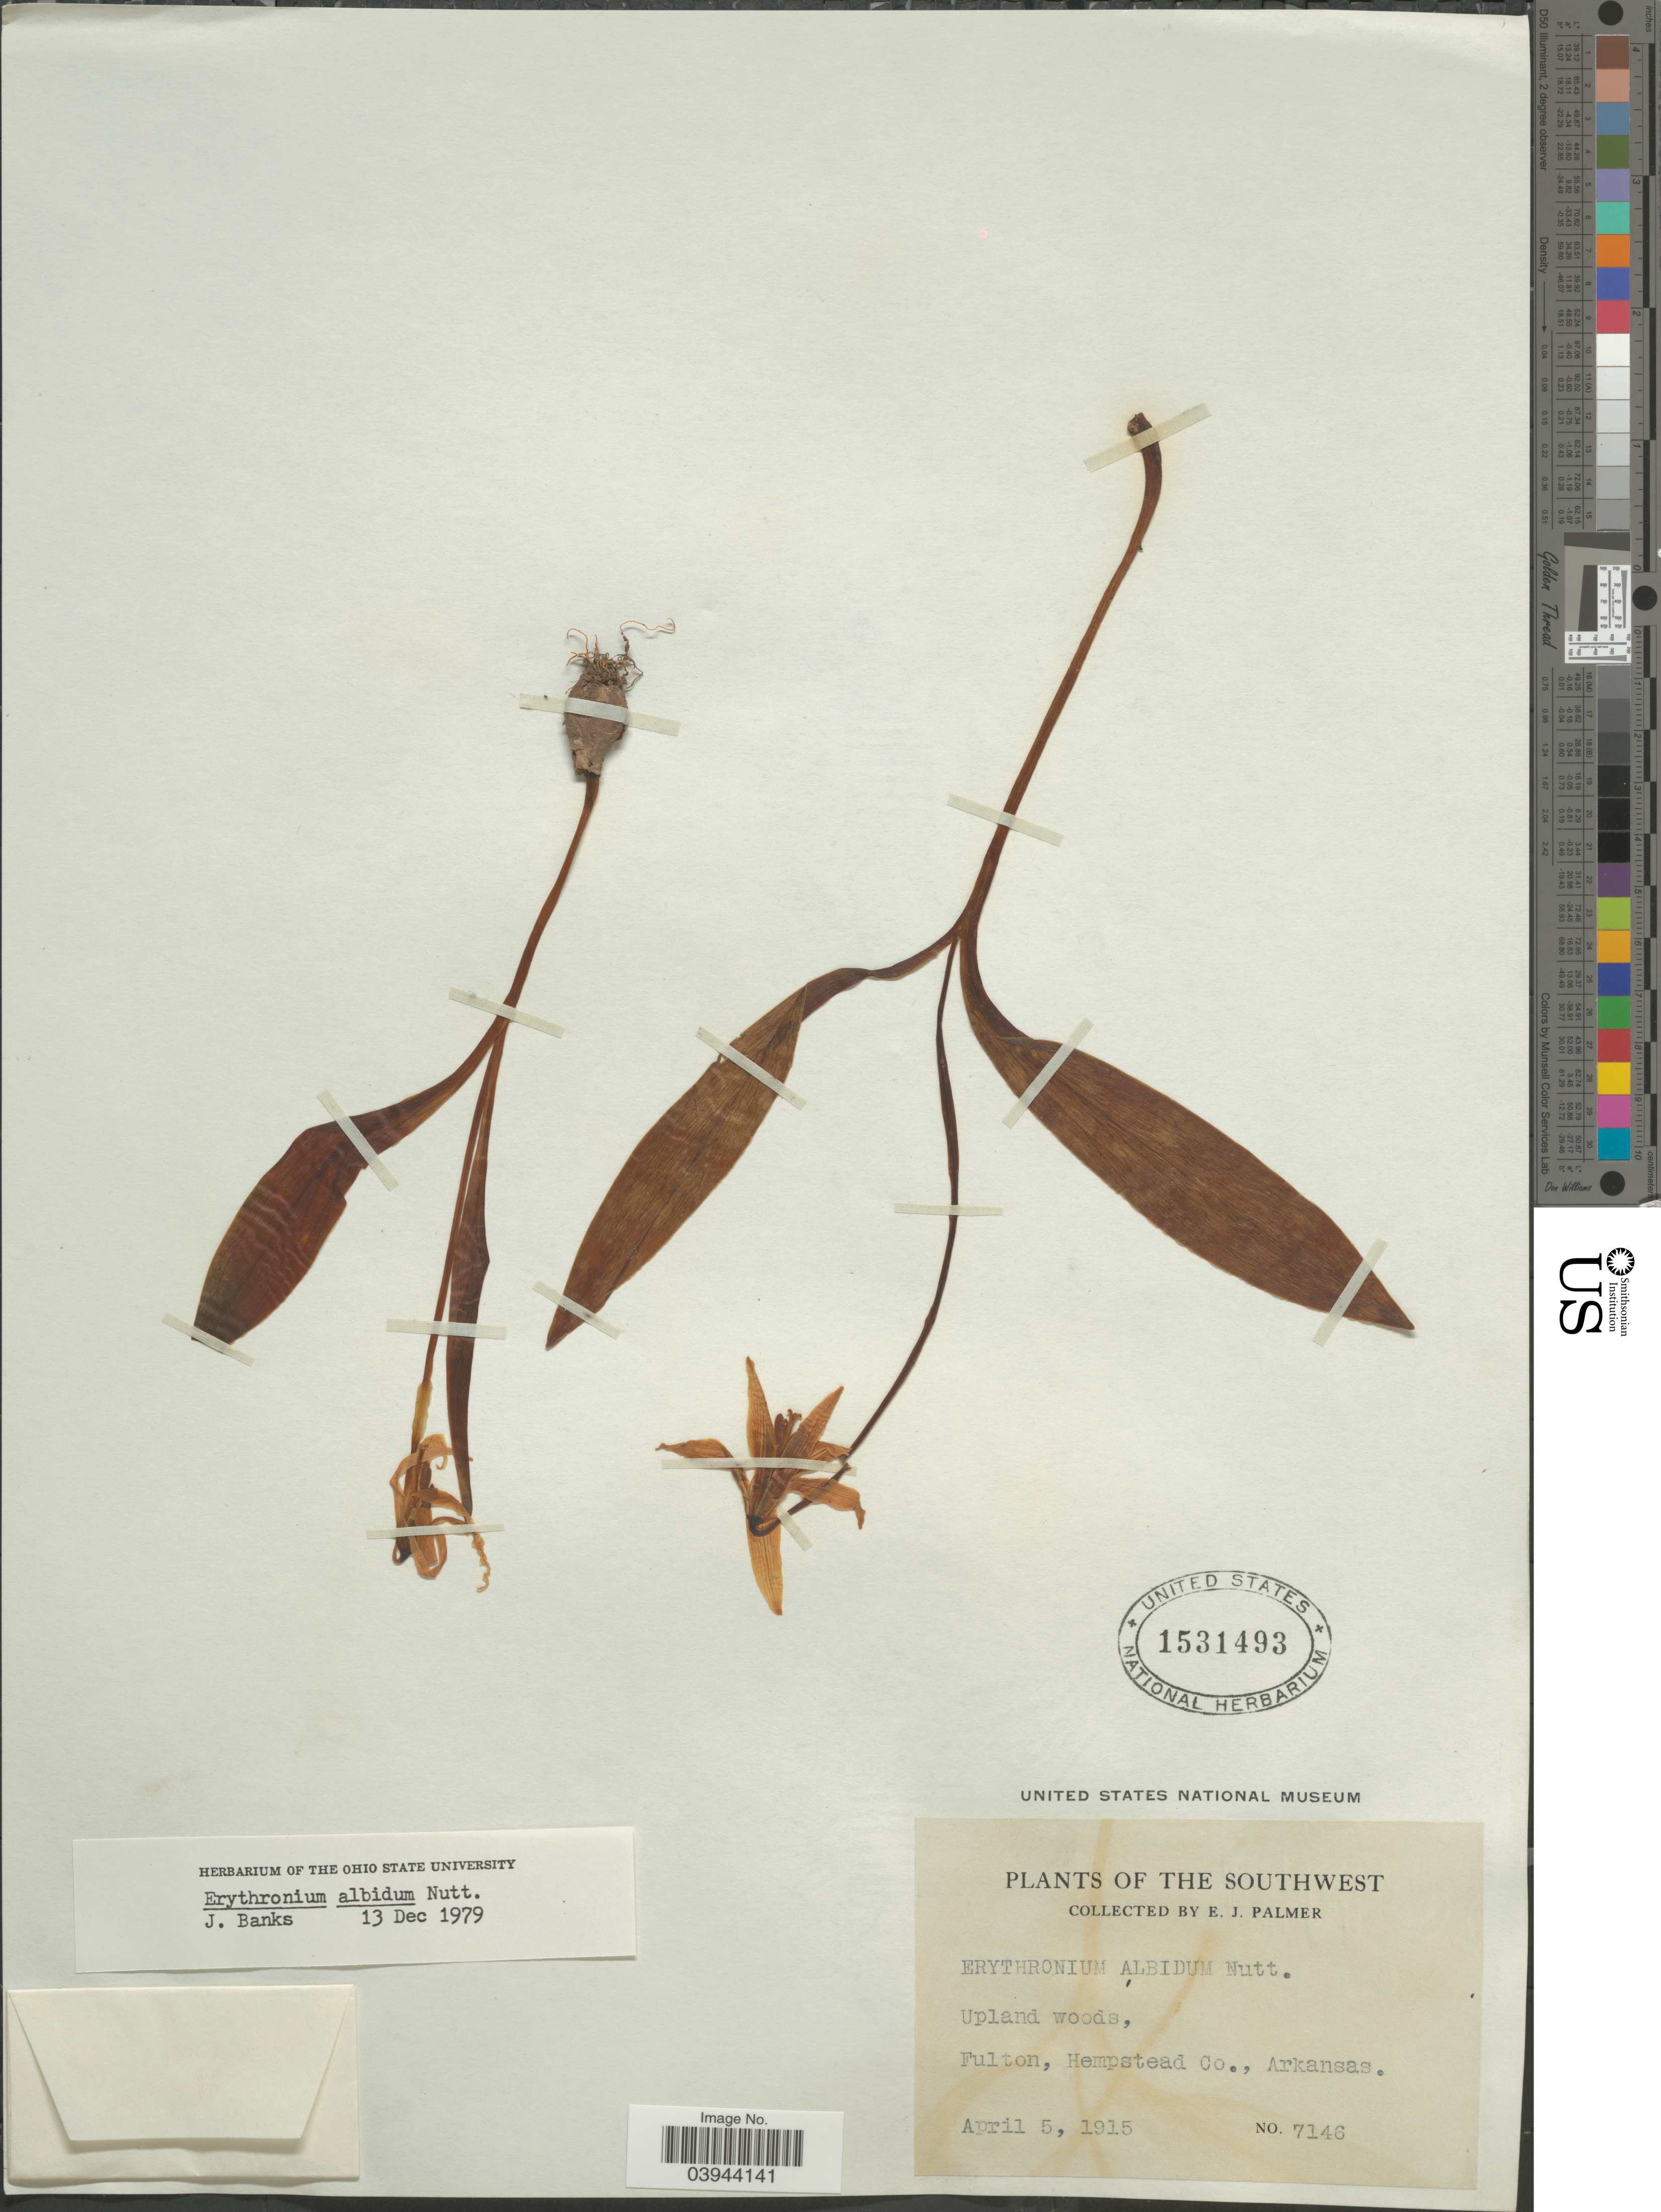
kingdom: Plantae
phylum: Tracheophyta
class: Liliopsida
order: Liliales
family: Liliaceae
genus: Erythronium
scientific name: Erythronium albidum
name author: Nutt.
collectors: E. J. Palmer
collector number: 7146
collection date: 1915-04-05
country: United States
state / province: Arkansas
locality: Southwest. Fulton, Hempstead Co.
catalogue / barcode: US 1531493